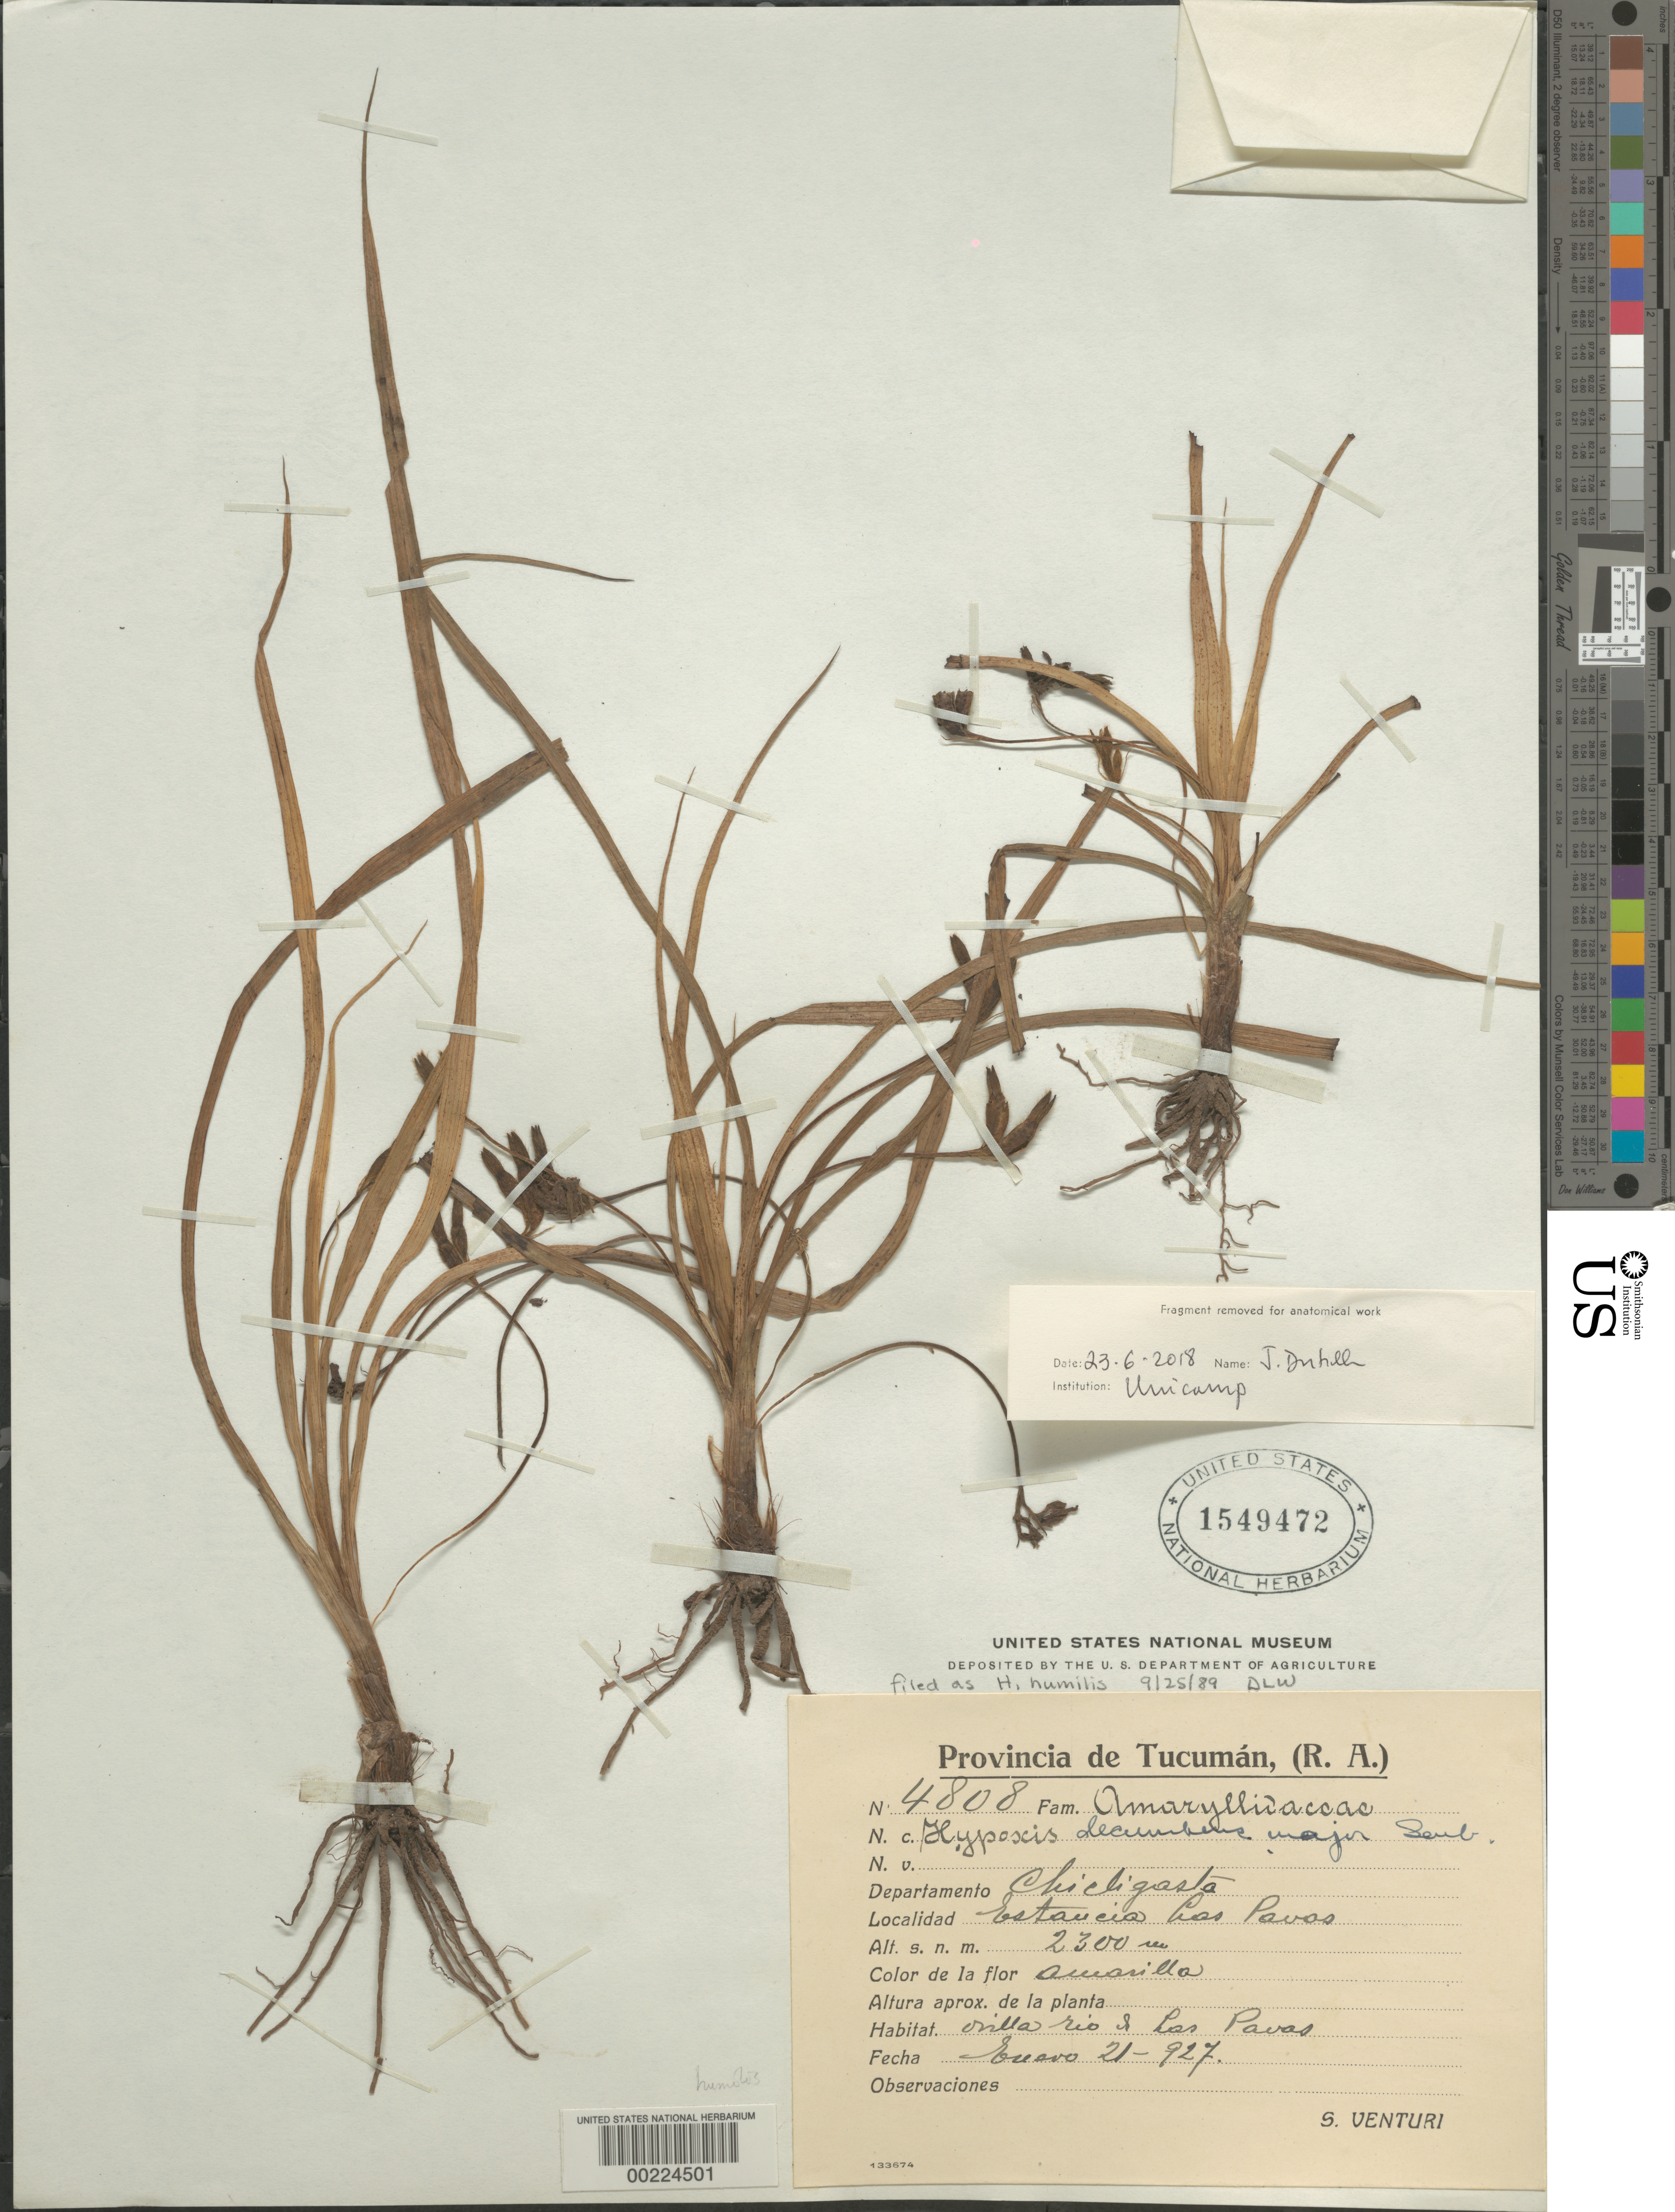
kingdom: Plantae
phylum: Tracheophyta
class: Liliopsida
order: Asparagales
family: Hypoxidaceae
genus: Hypoxis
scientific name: Hypoxis humilis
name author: Tharp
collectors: S. Venturi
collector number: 4808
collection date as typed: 21 Jan 1927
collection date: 1927-01-21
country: Argentina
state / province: Tucumán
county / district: Chicligasta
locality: Estancia las Pavas; Rio las Pavas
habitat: River bank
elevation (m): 2300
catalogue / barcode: US 1549472